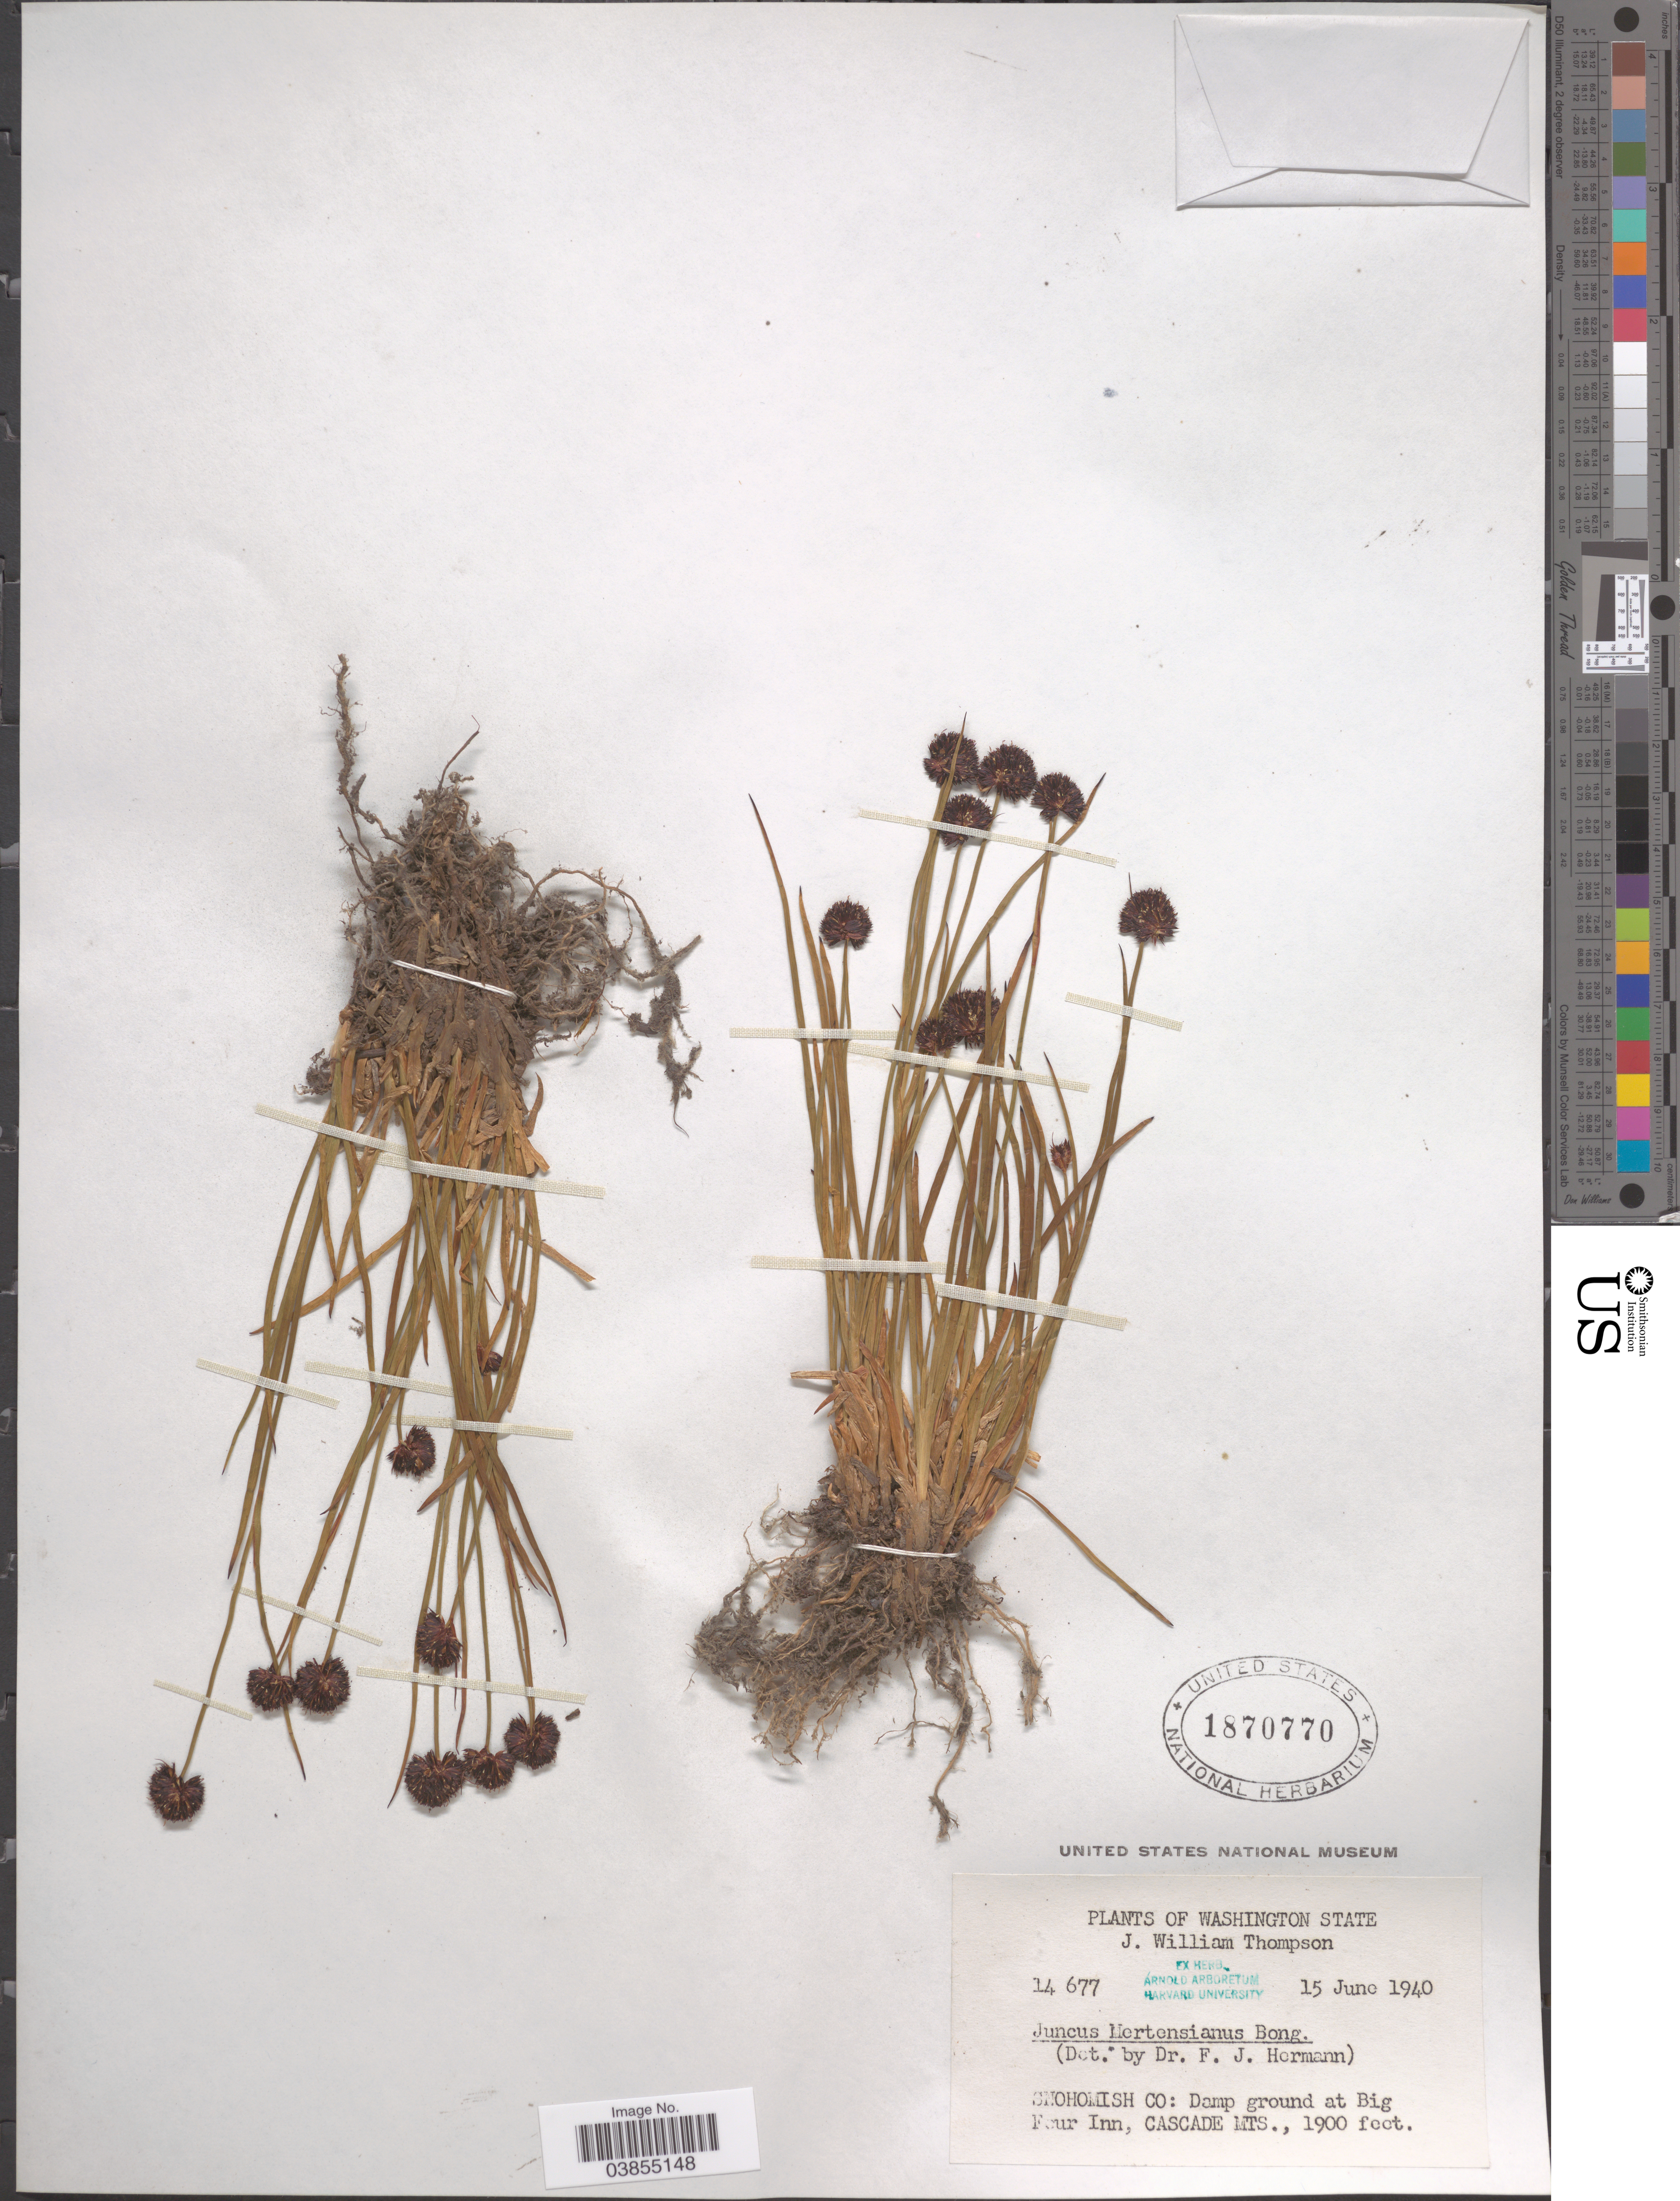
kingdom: Plantae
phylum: Tracheophyta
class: Liliopsida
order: Poales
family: Juncaceae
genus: Juncus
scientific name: Juncus mertensianus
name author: Bong.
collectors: J. W. Thompson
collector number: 14677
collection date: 1940-06-15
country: United States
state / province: Washington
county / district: Snohomish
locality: Snohomish Co: Damp ground at Big Four Inn, Cascade Mts.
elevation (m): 579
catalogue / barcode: US 1870770